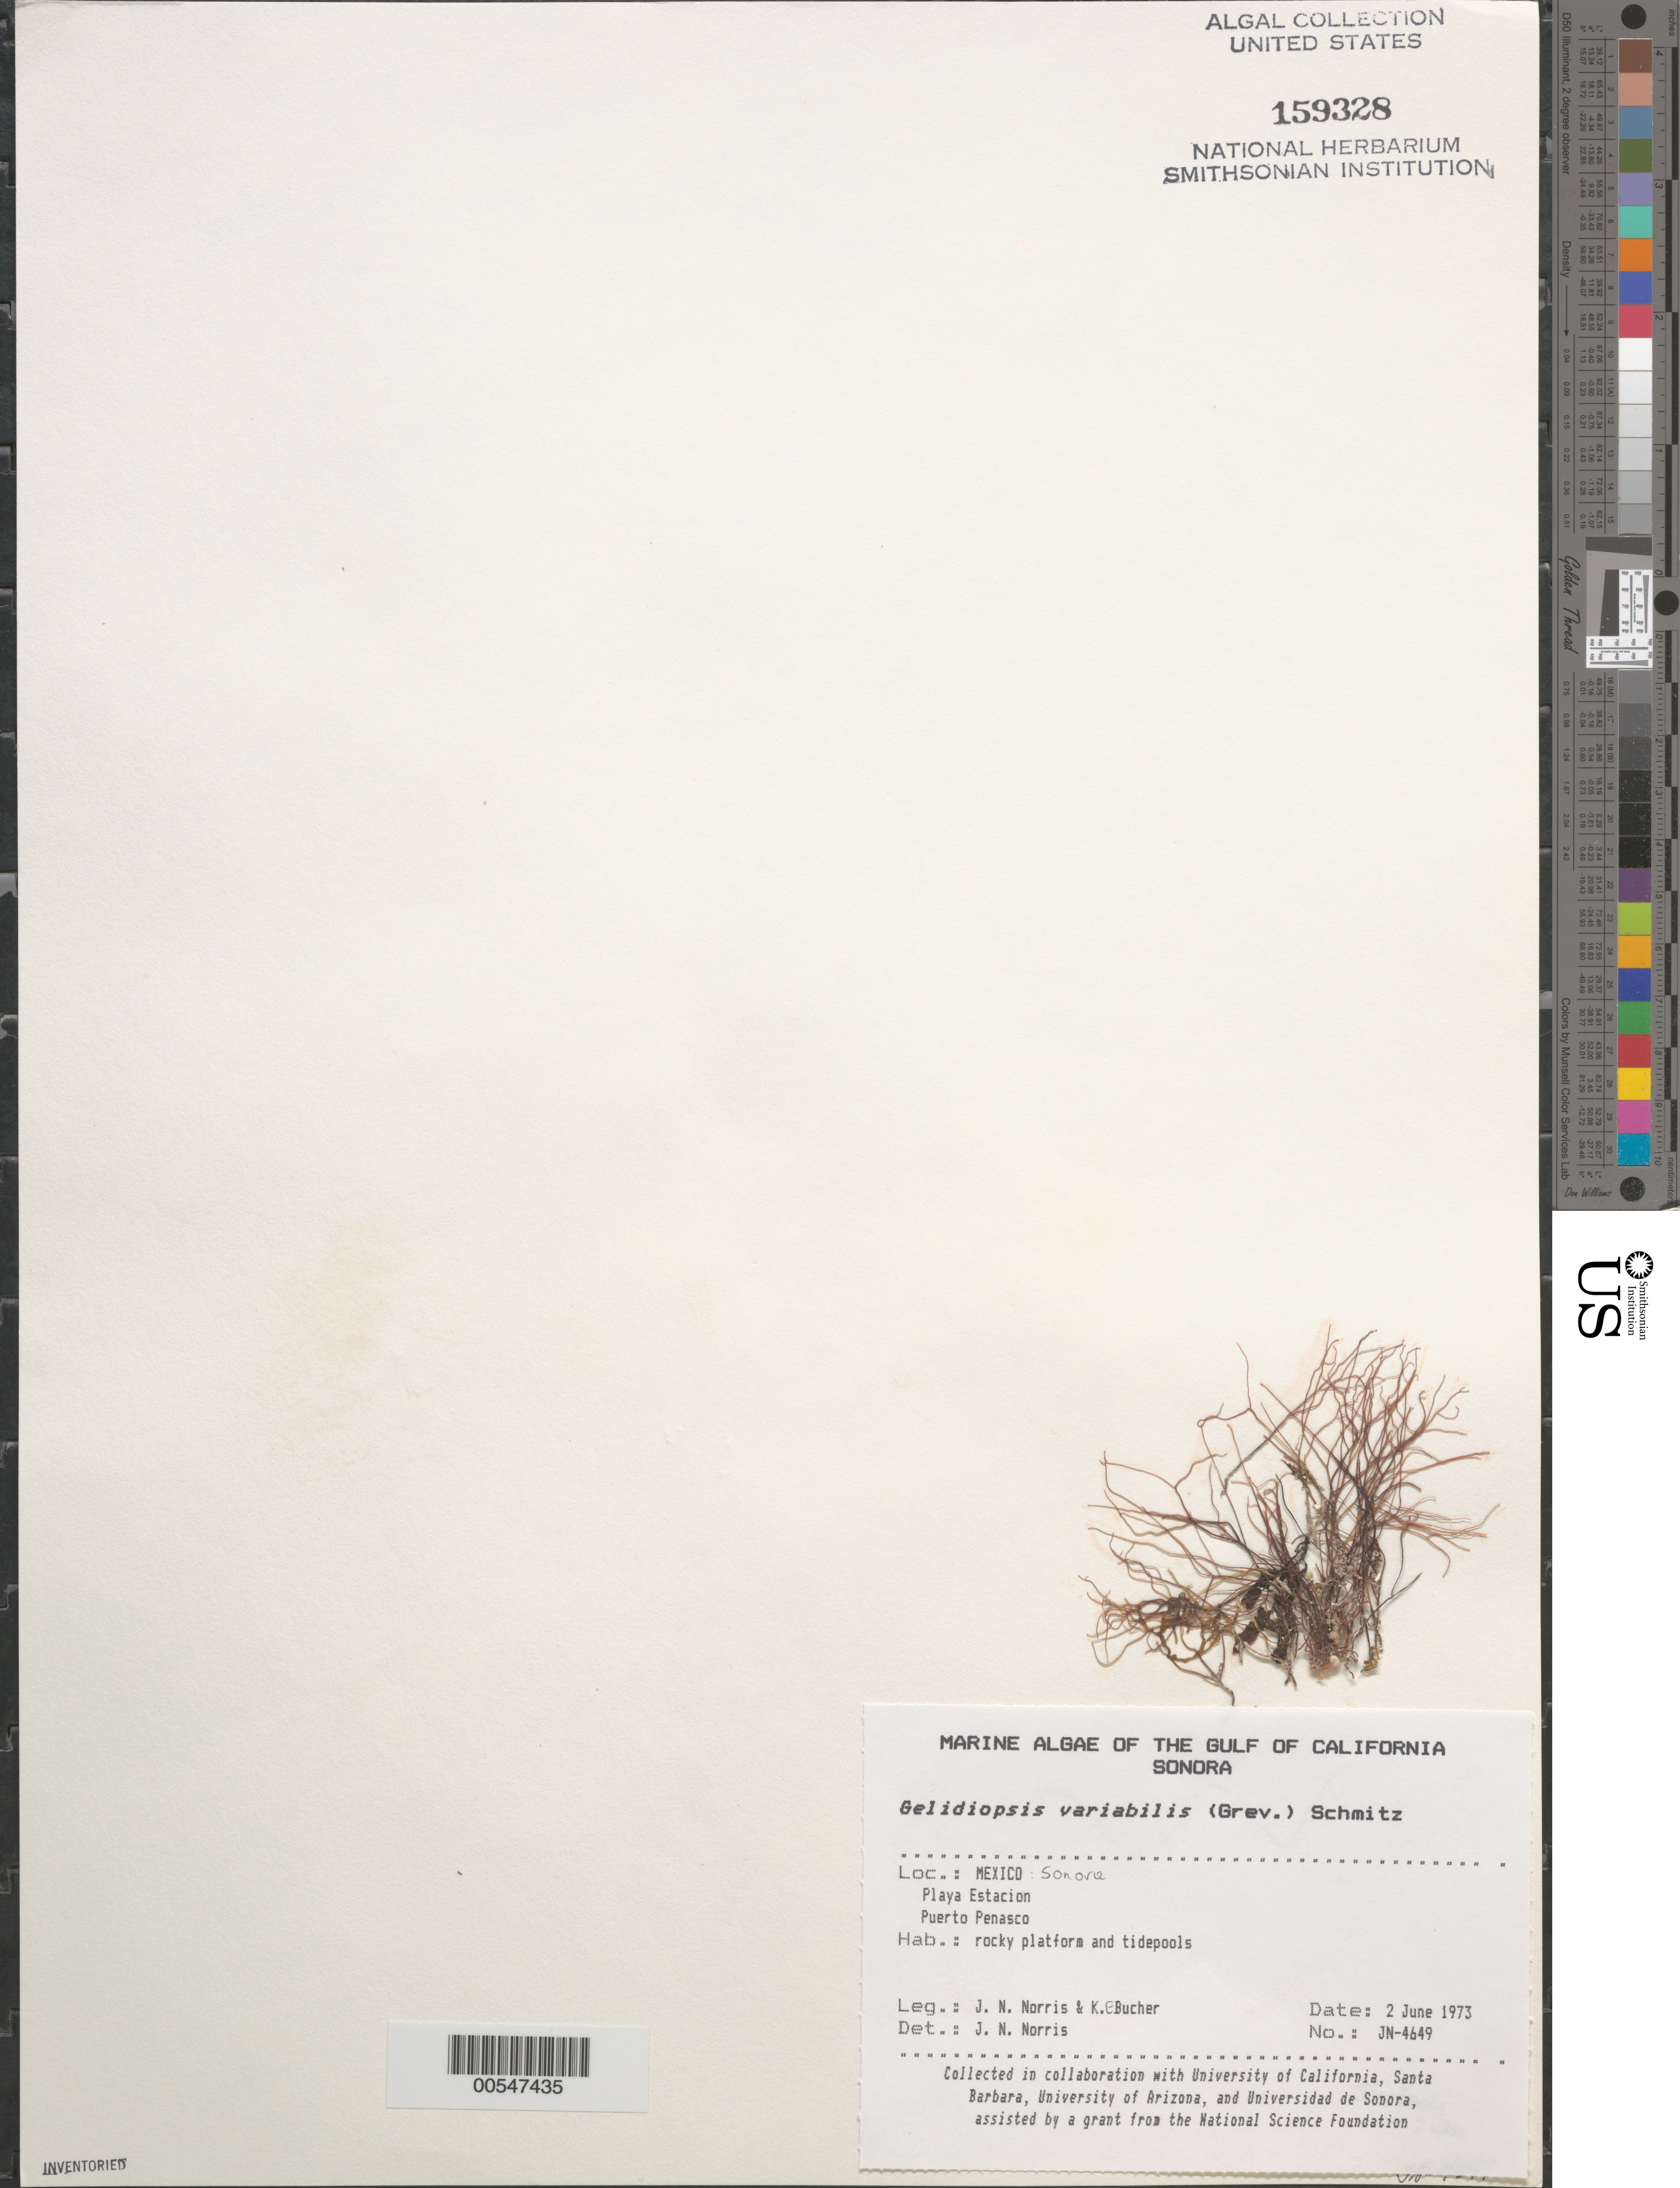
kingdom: Plantae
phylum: Rhodophyta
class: Florideophyceae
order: Rhodymeniales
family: Lomentariaceae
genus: Ceratodictyon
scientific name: Ceratodictyon variabile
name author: (J. Agardh) R.E. Norris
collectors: J. N. Norris & K. E. Bucher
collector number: JN-4649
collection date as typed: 02 Jun 1973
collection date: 1973-06-02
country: Mexico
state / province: Sonora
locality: Playa Estacion, Puerto Penasco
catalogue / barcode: US 159328